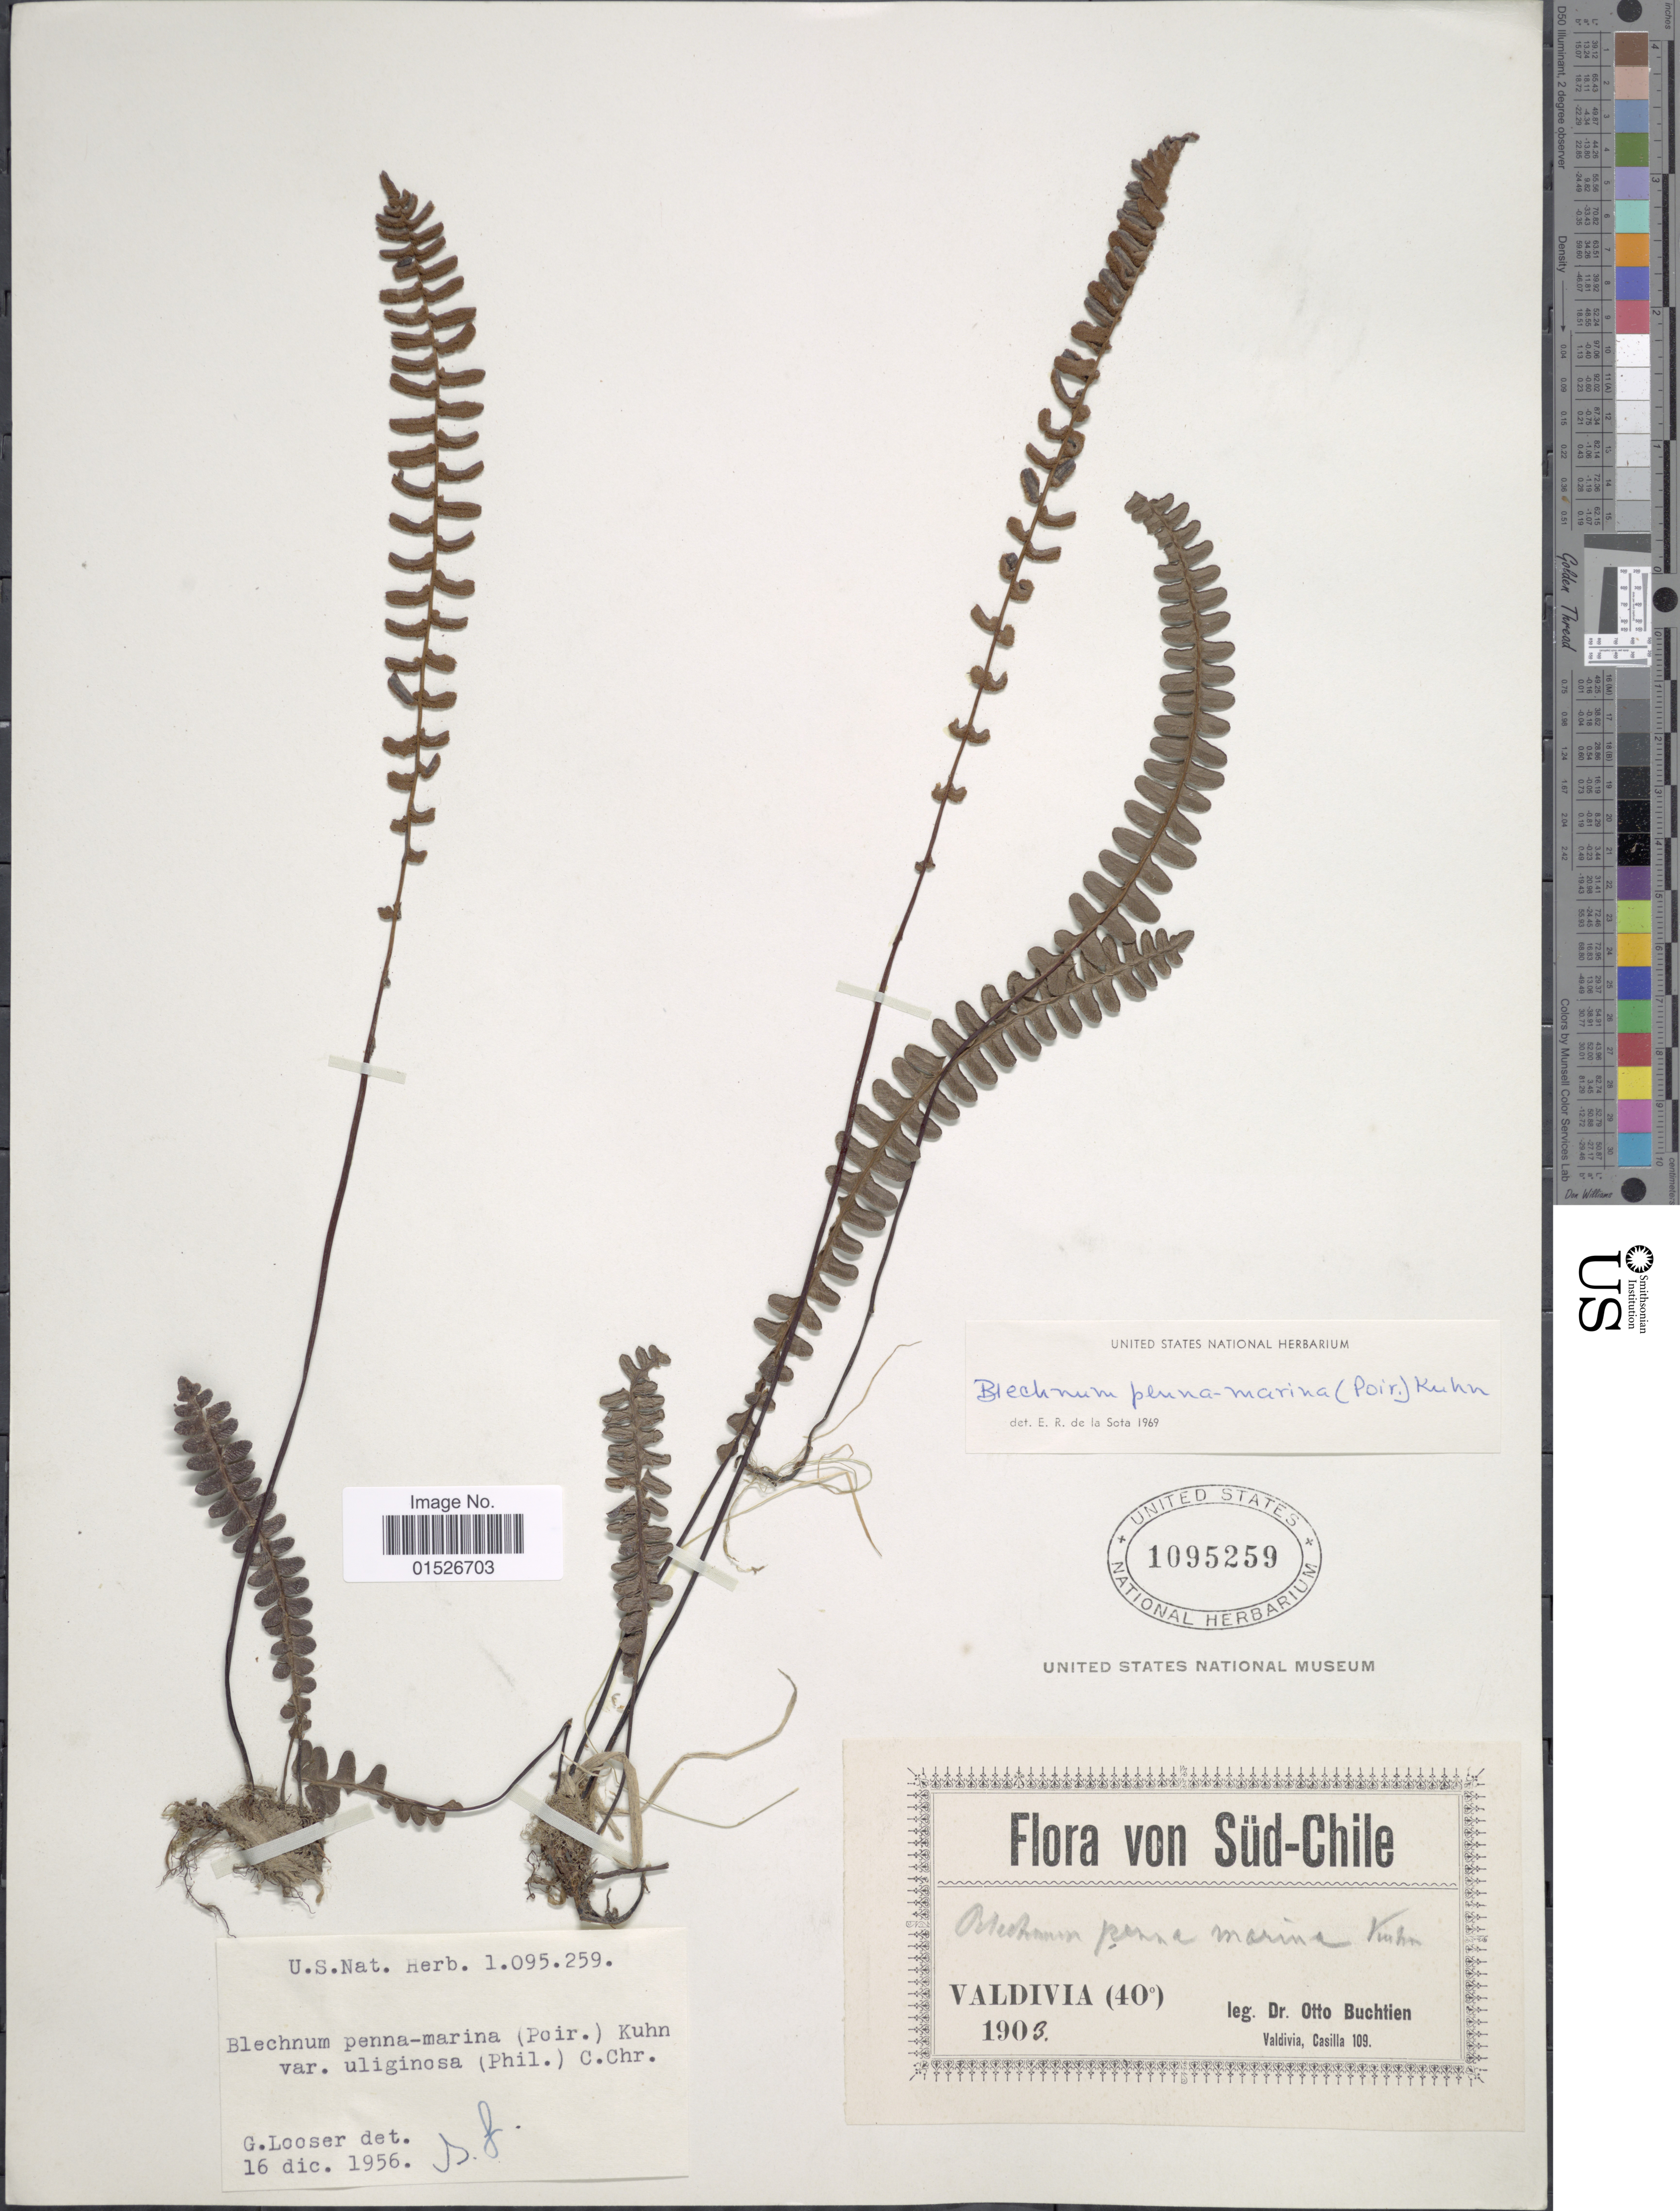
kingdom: Plantae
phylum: Tracheophyta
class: Polypodiopsida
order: Polypodiales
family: Blechnaceae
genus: Blechnum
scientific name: Blechnum penna-marina subsp. alpina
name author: T.C. Chambers & P. A. Farrant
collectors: O. Buchtien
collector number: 109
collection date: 1903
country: Chile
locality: Sud-Chile, Valdivia.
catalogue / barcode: US 1095259